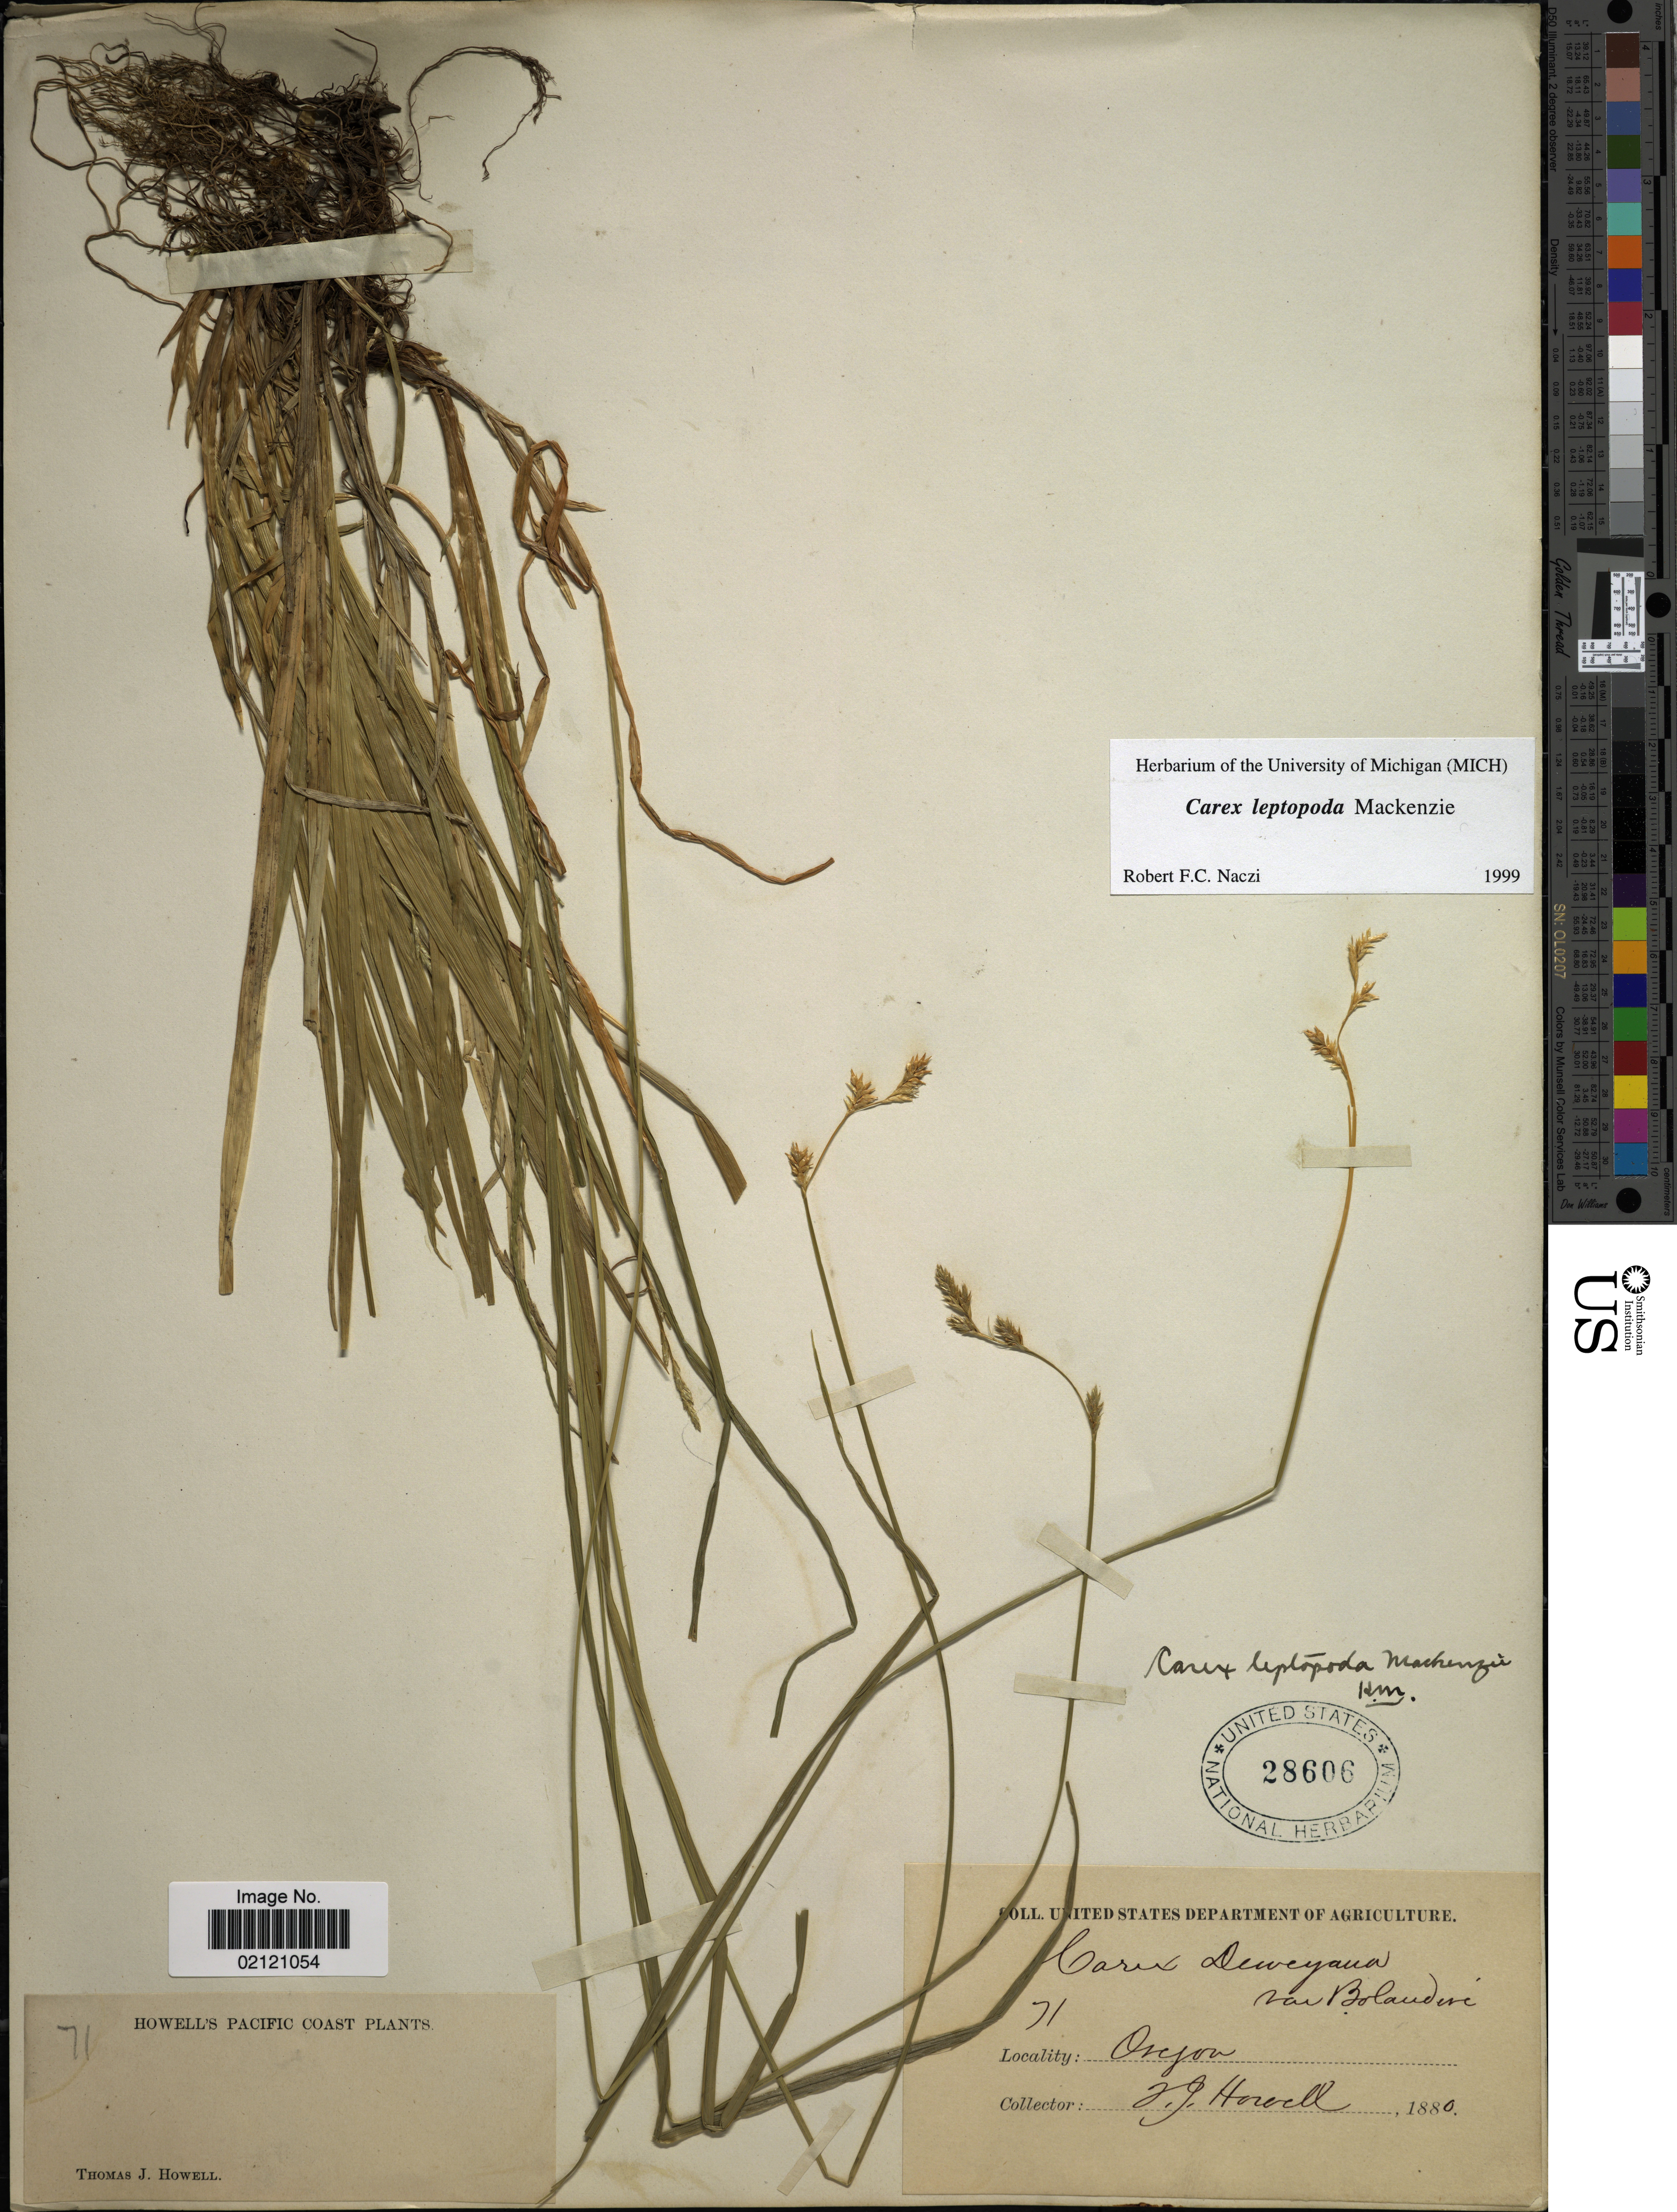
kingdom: Plantae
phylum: Tracheophyta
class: Liliopsida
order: Poales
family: Cyperaceae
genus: Carex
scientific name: Carex leptopoda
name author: Mack.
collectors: T. J. Howell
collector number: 71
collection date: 1880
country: United States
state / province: Oregon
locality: Pacific Coast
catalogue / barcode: US 28606